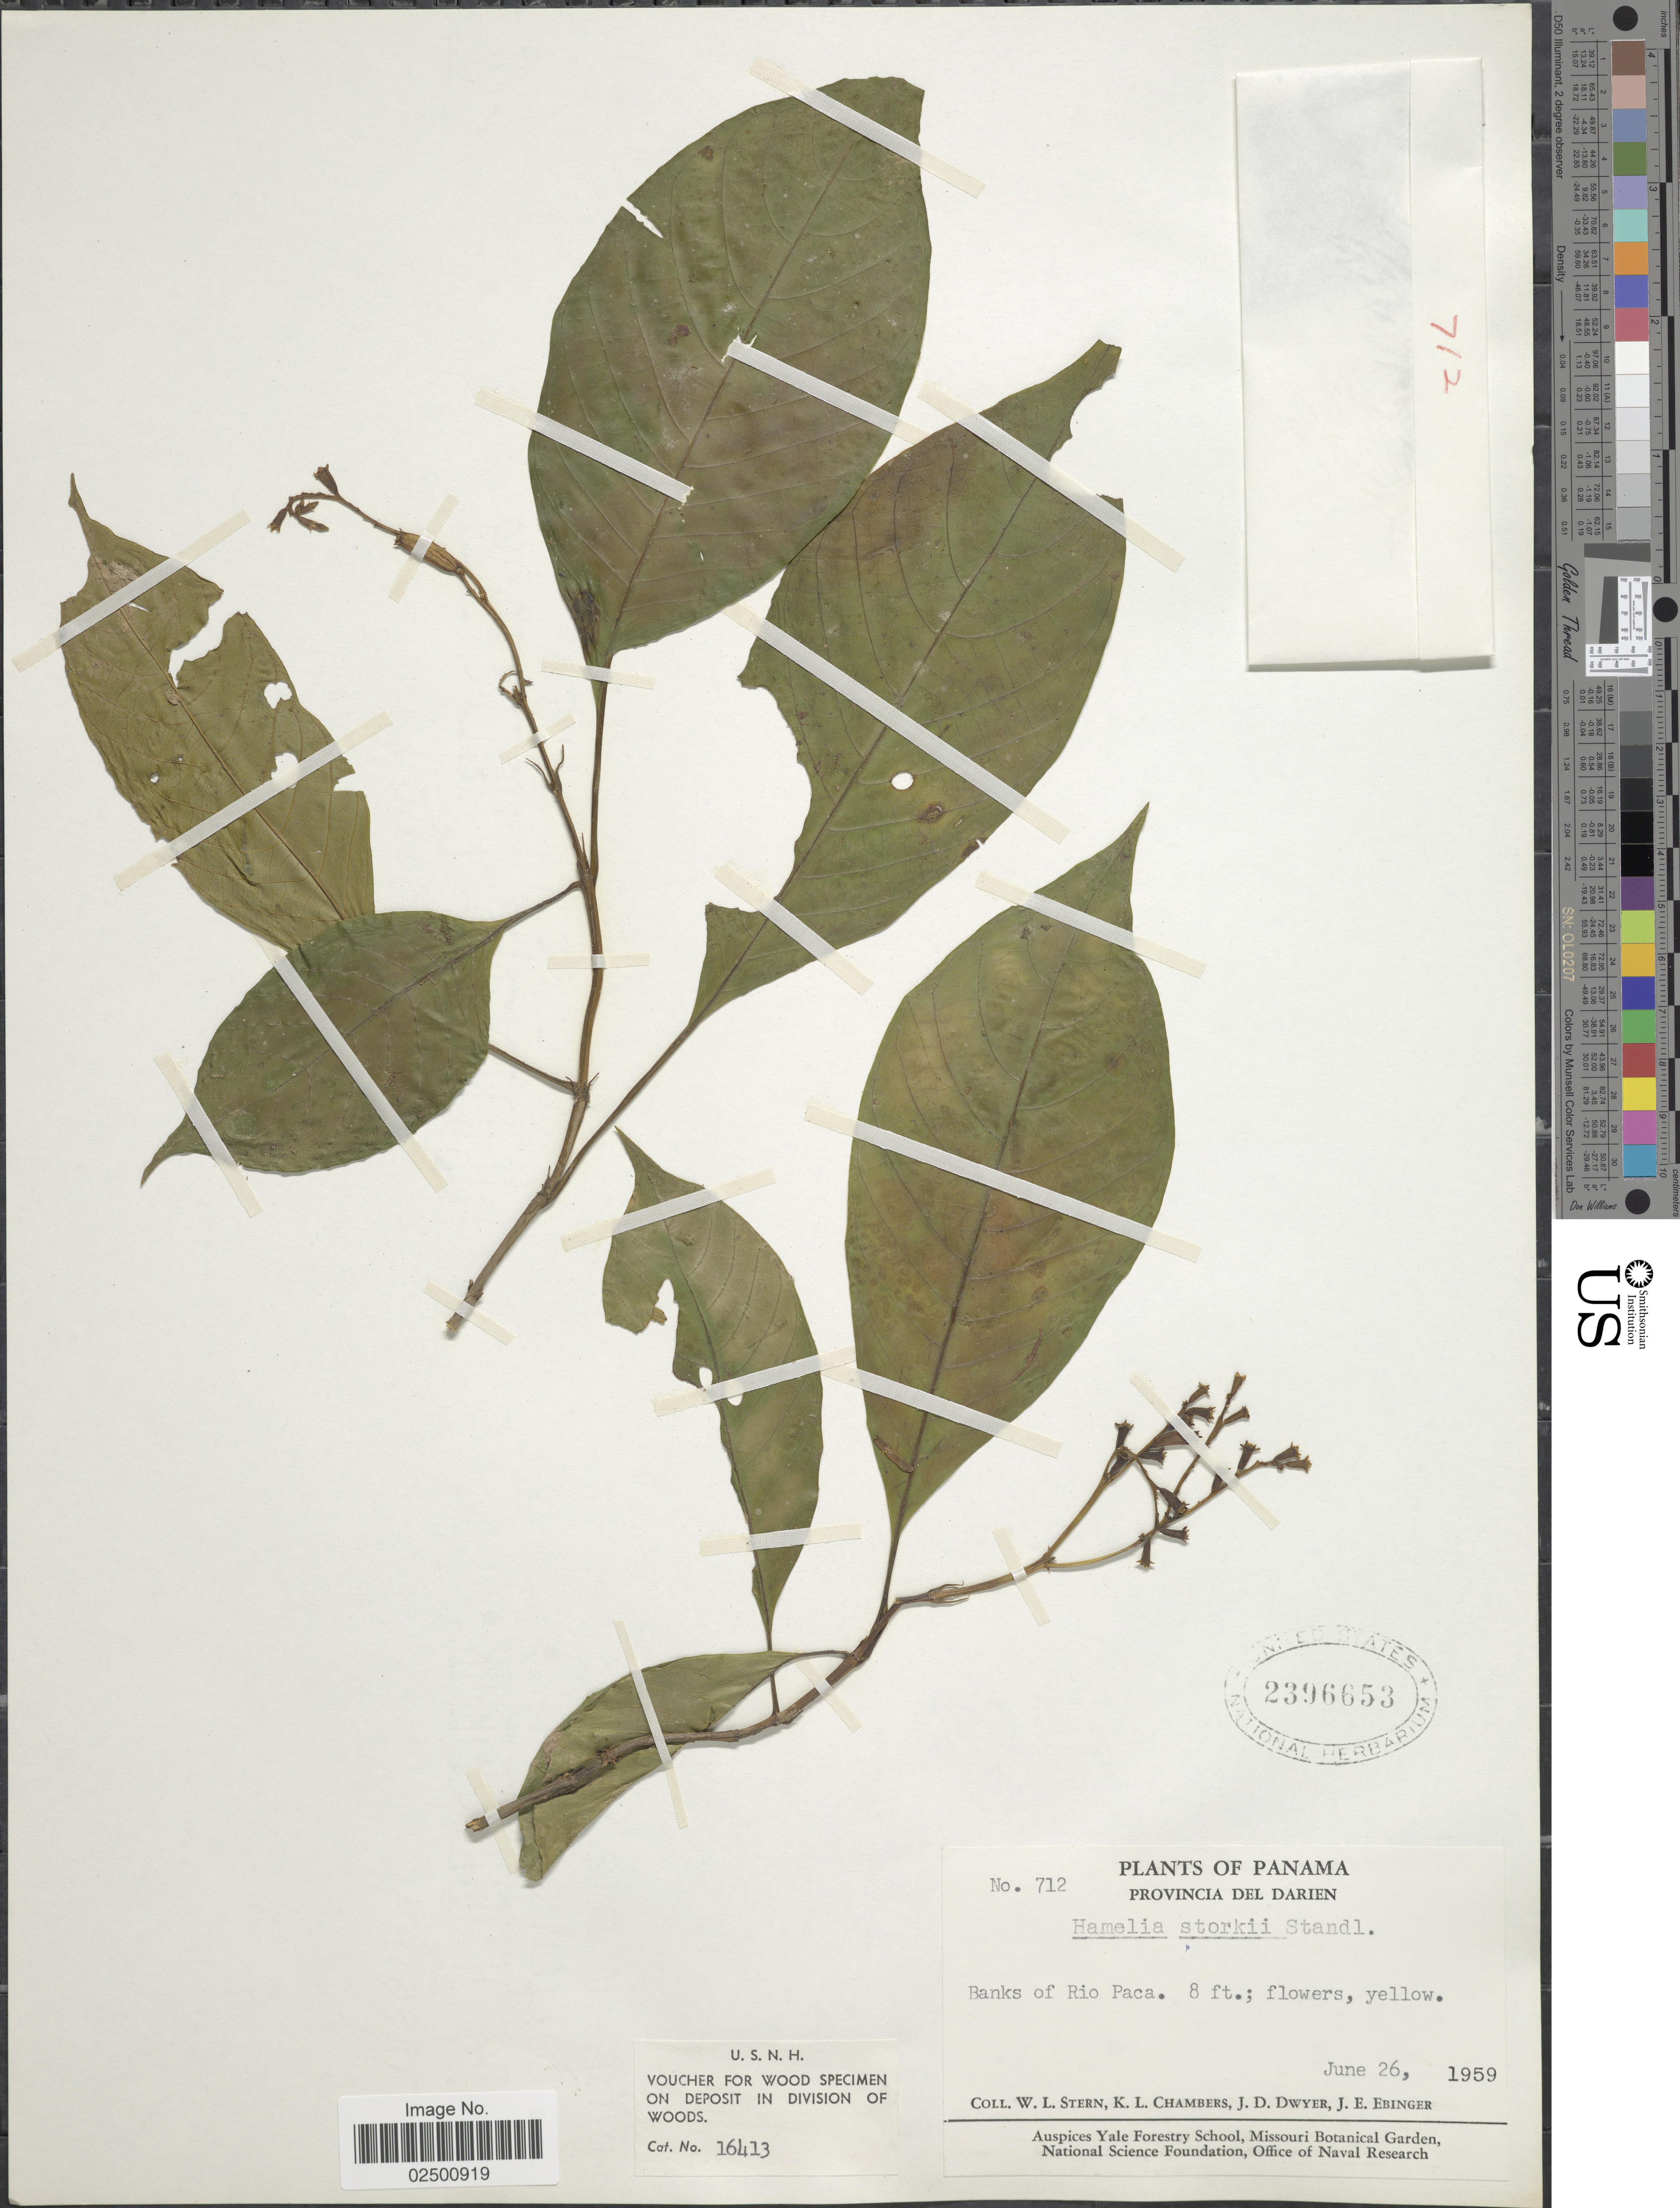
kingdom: Plantae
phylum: Tracheophyta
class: Magnoliopsida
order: Gentianales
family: Rubiaceae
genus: Hamelia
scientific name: Hamelia storkii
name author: Standl.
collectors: W. L. Stern, K. Chambers, J. D. Dwyer & J. Ebinger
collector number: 712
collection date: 1959-06-26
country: Panama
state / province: Darién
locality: Provincia del Darien. Banks of Rio Paca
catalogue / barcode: US 2396653